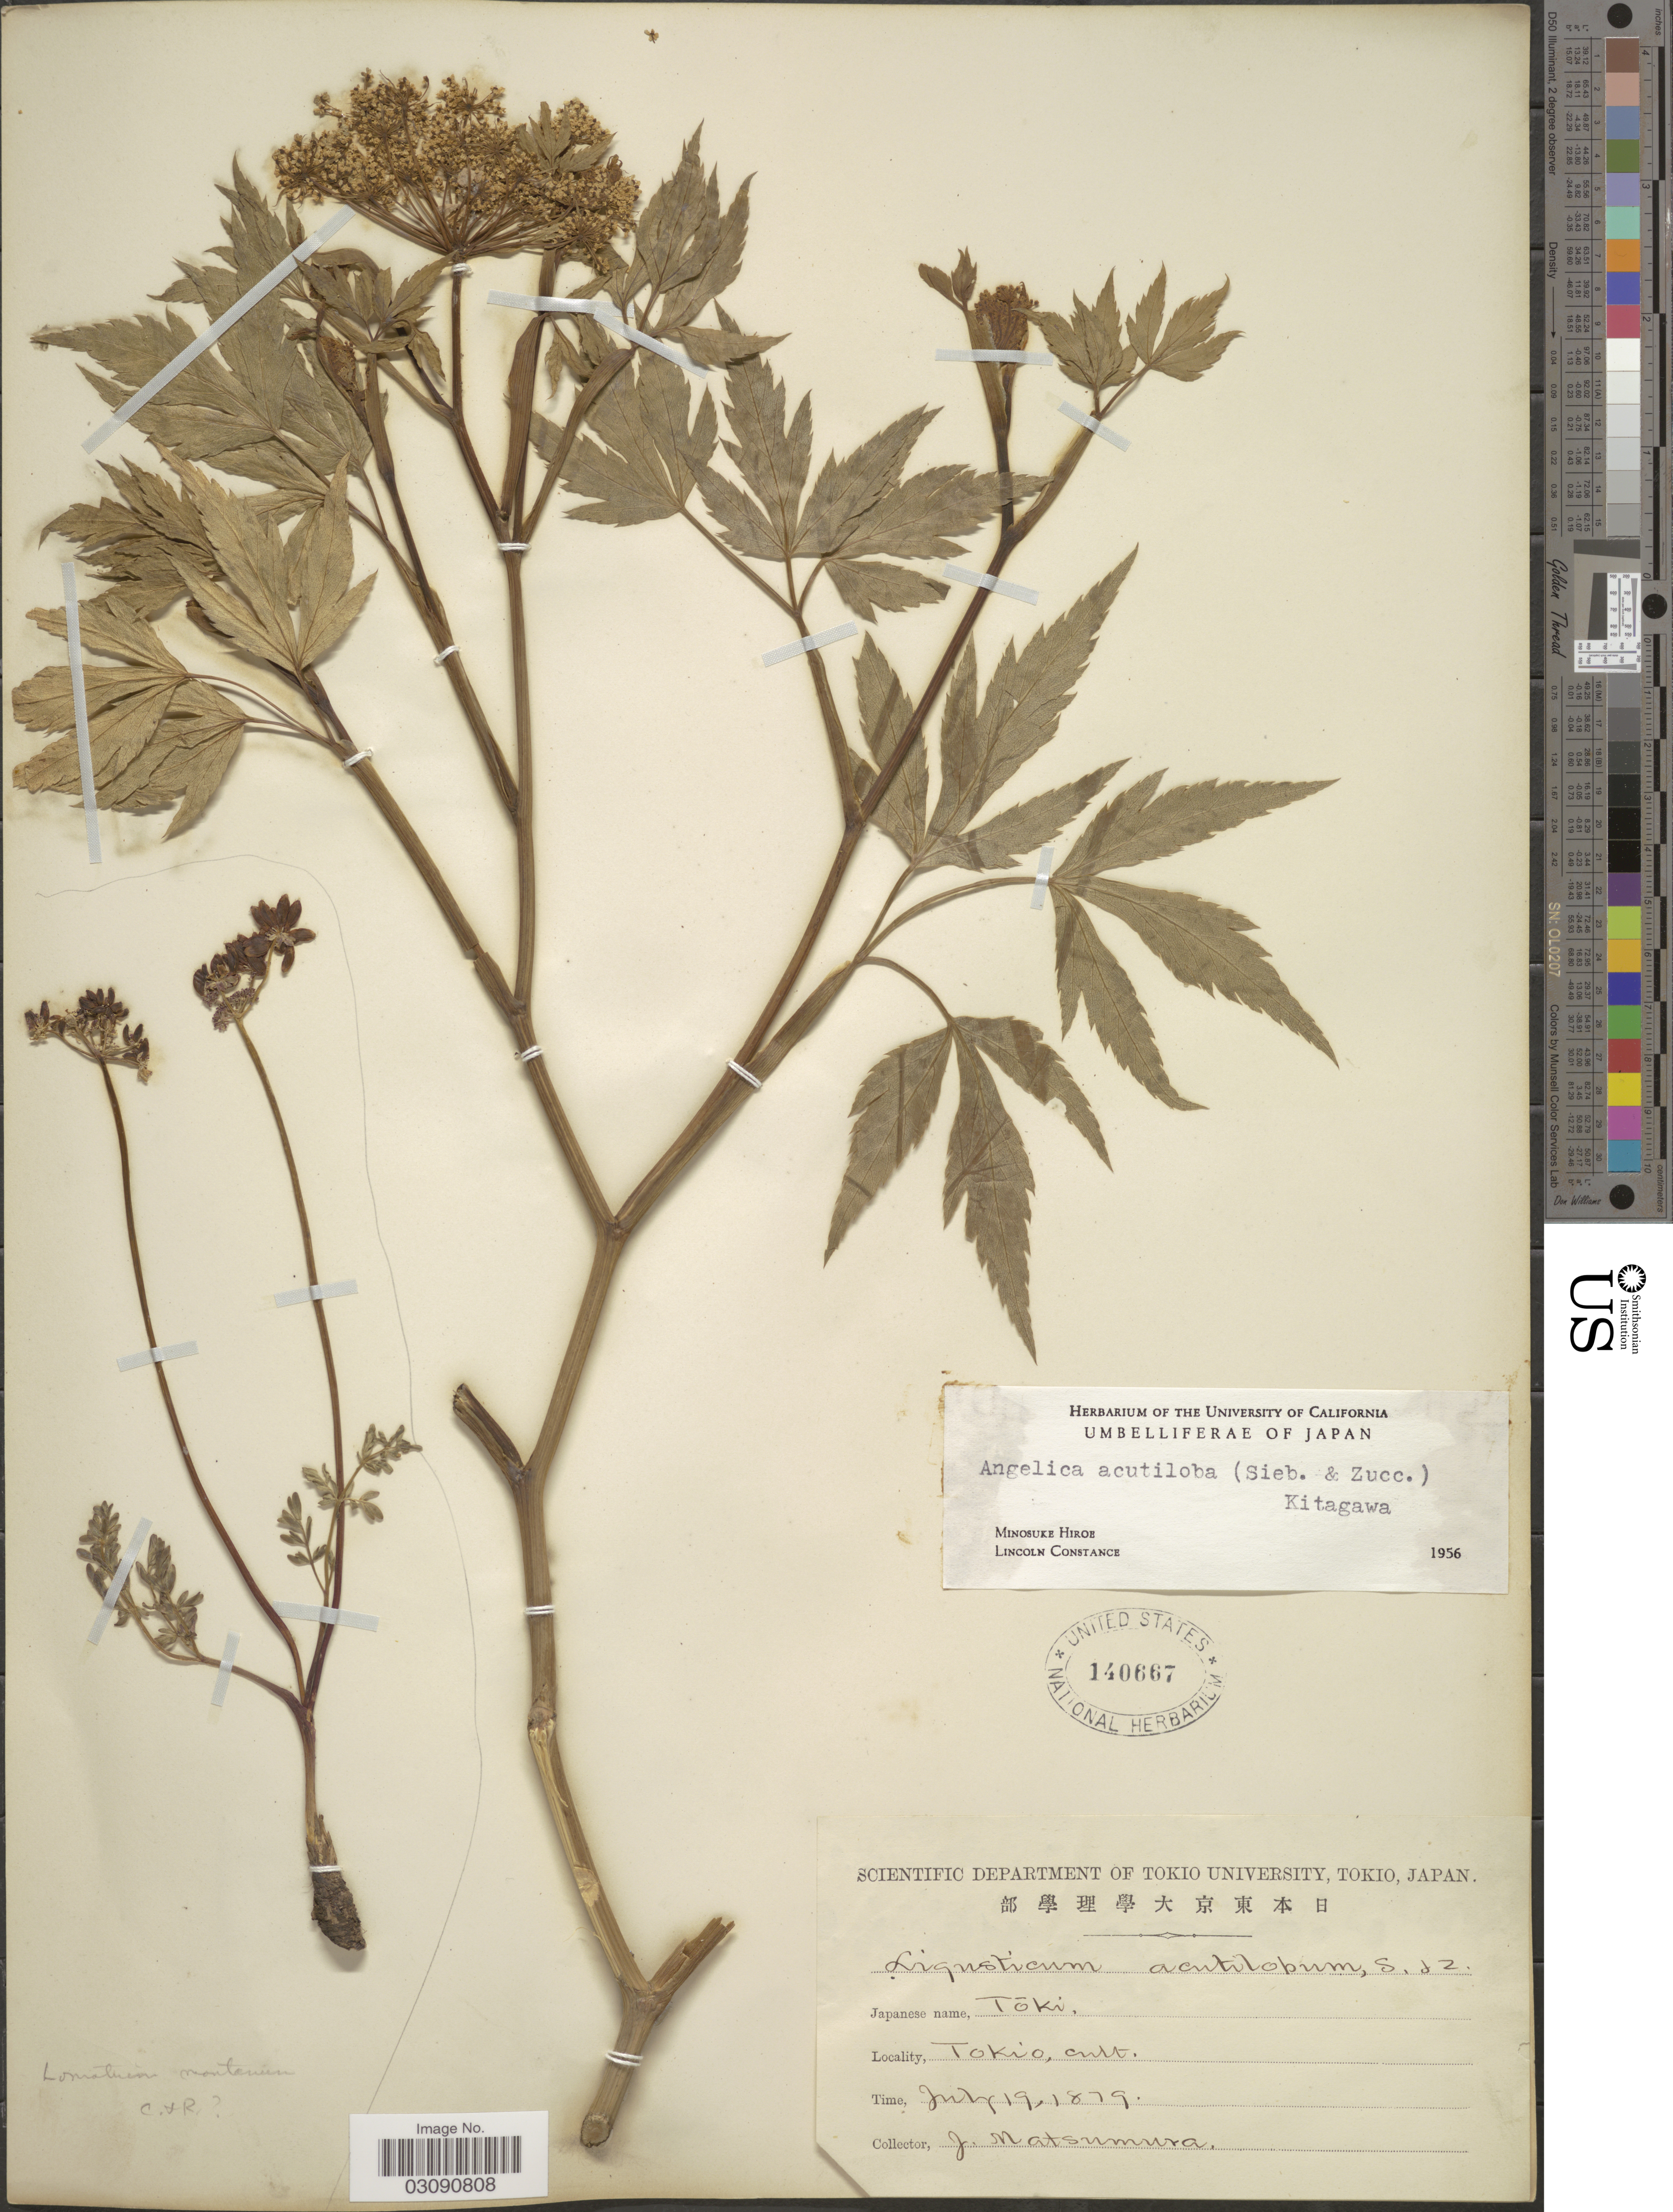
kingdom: Plantae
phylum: Tracheophyta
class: Magnoliopsida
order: Apiales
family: Apiaceae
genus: Angelica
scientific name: Angelica acutiloba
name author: (Siebold & Zucc.) Kitag.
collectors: J. Matsumura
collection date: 1879-07-19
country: Japan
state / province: Tokyo, Federal City of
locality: Tokio, cult.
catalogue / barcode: US 140667